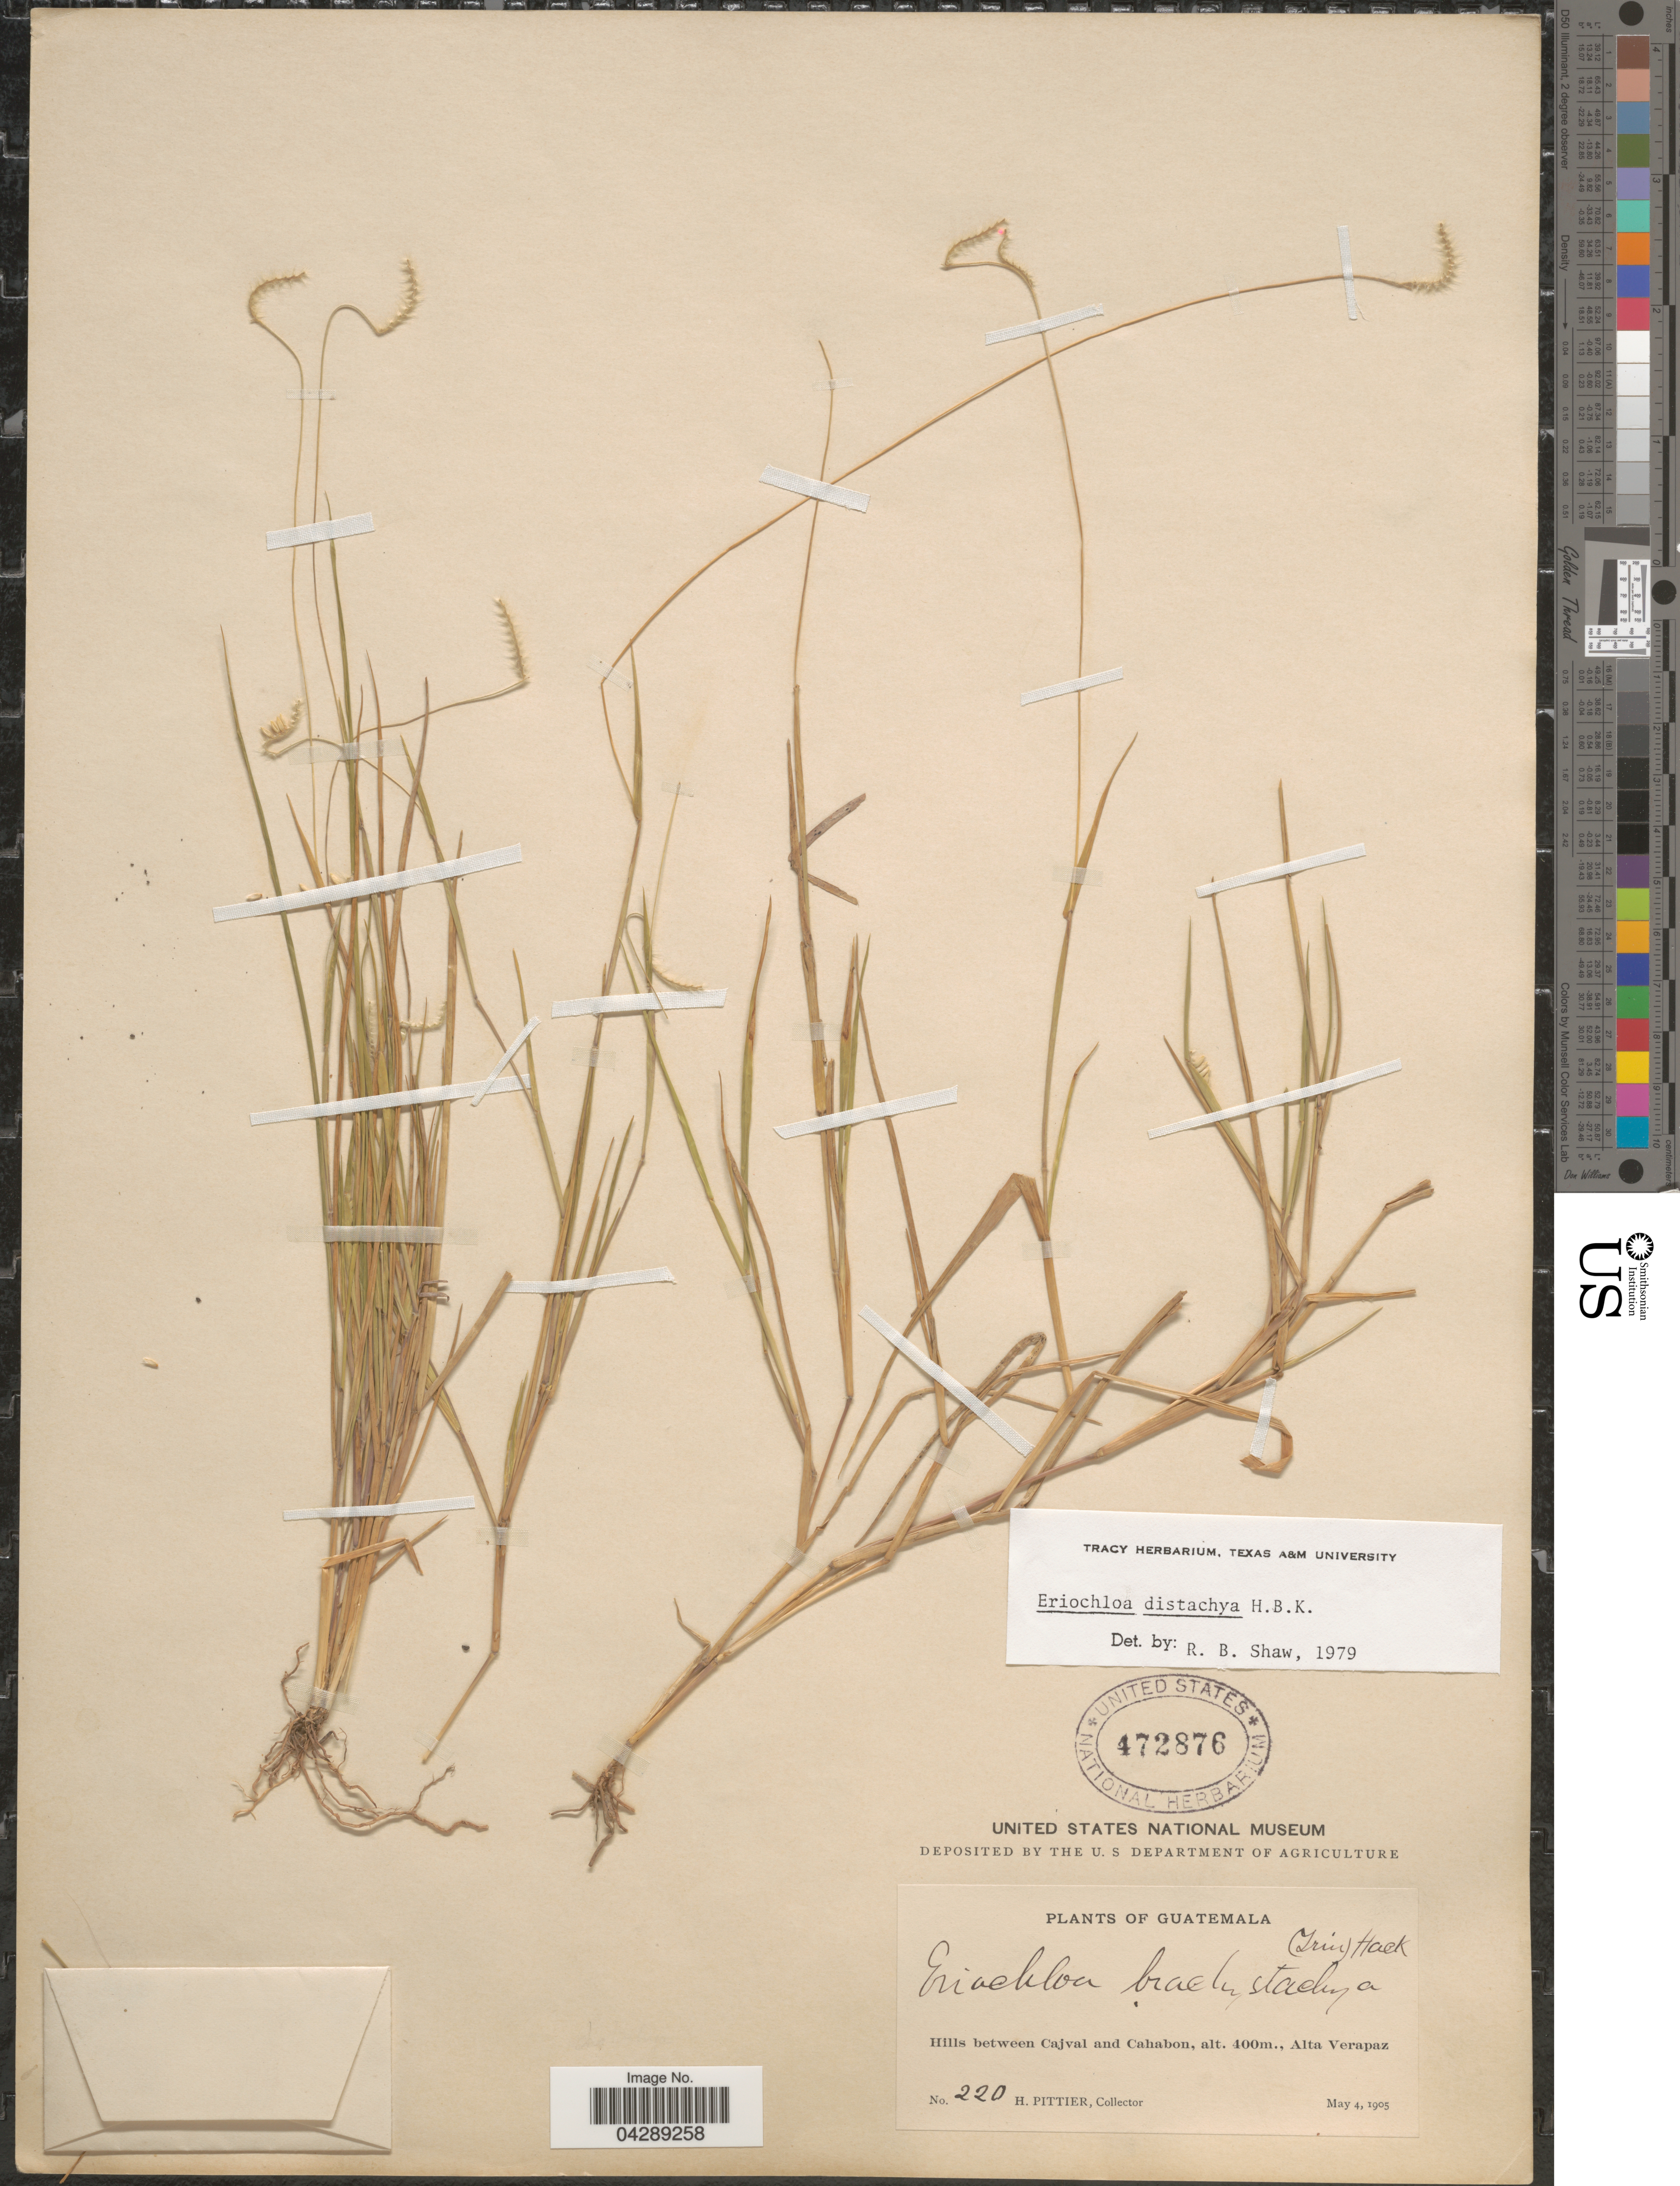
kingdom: Plantae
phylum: Tracheophyta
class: Liliopsida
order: Poales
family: Poaceae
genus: Eriochloa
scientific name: Eriochloa distachya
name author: Kunth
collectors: H. F. Pittier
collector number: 220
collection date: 1905-05-04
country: Guatemala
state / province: Alta Verapaz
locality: Hills between Cajval and Cahabon.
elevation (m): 400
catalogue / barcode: US 472876